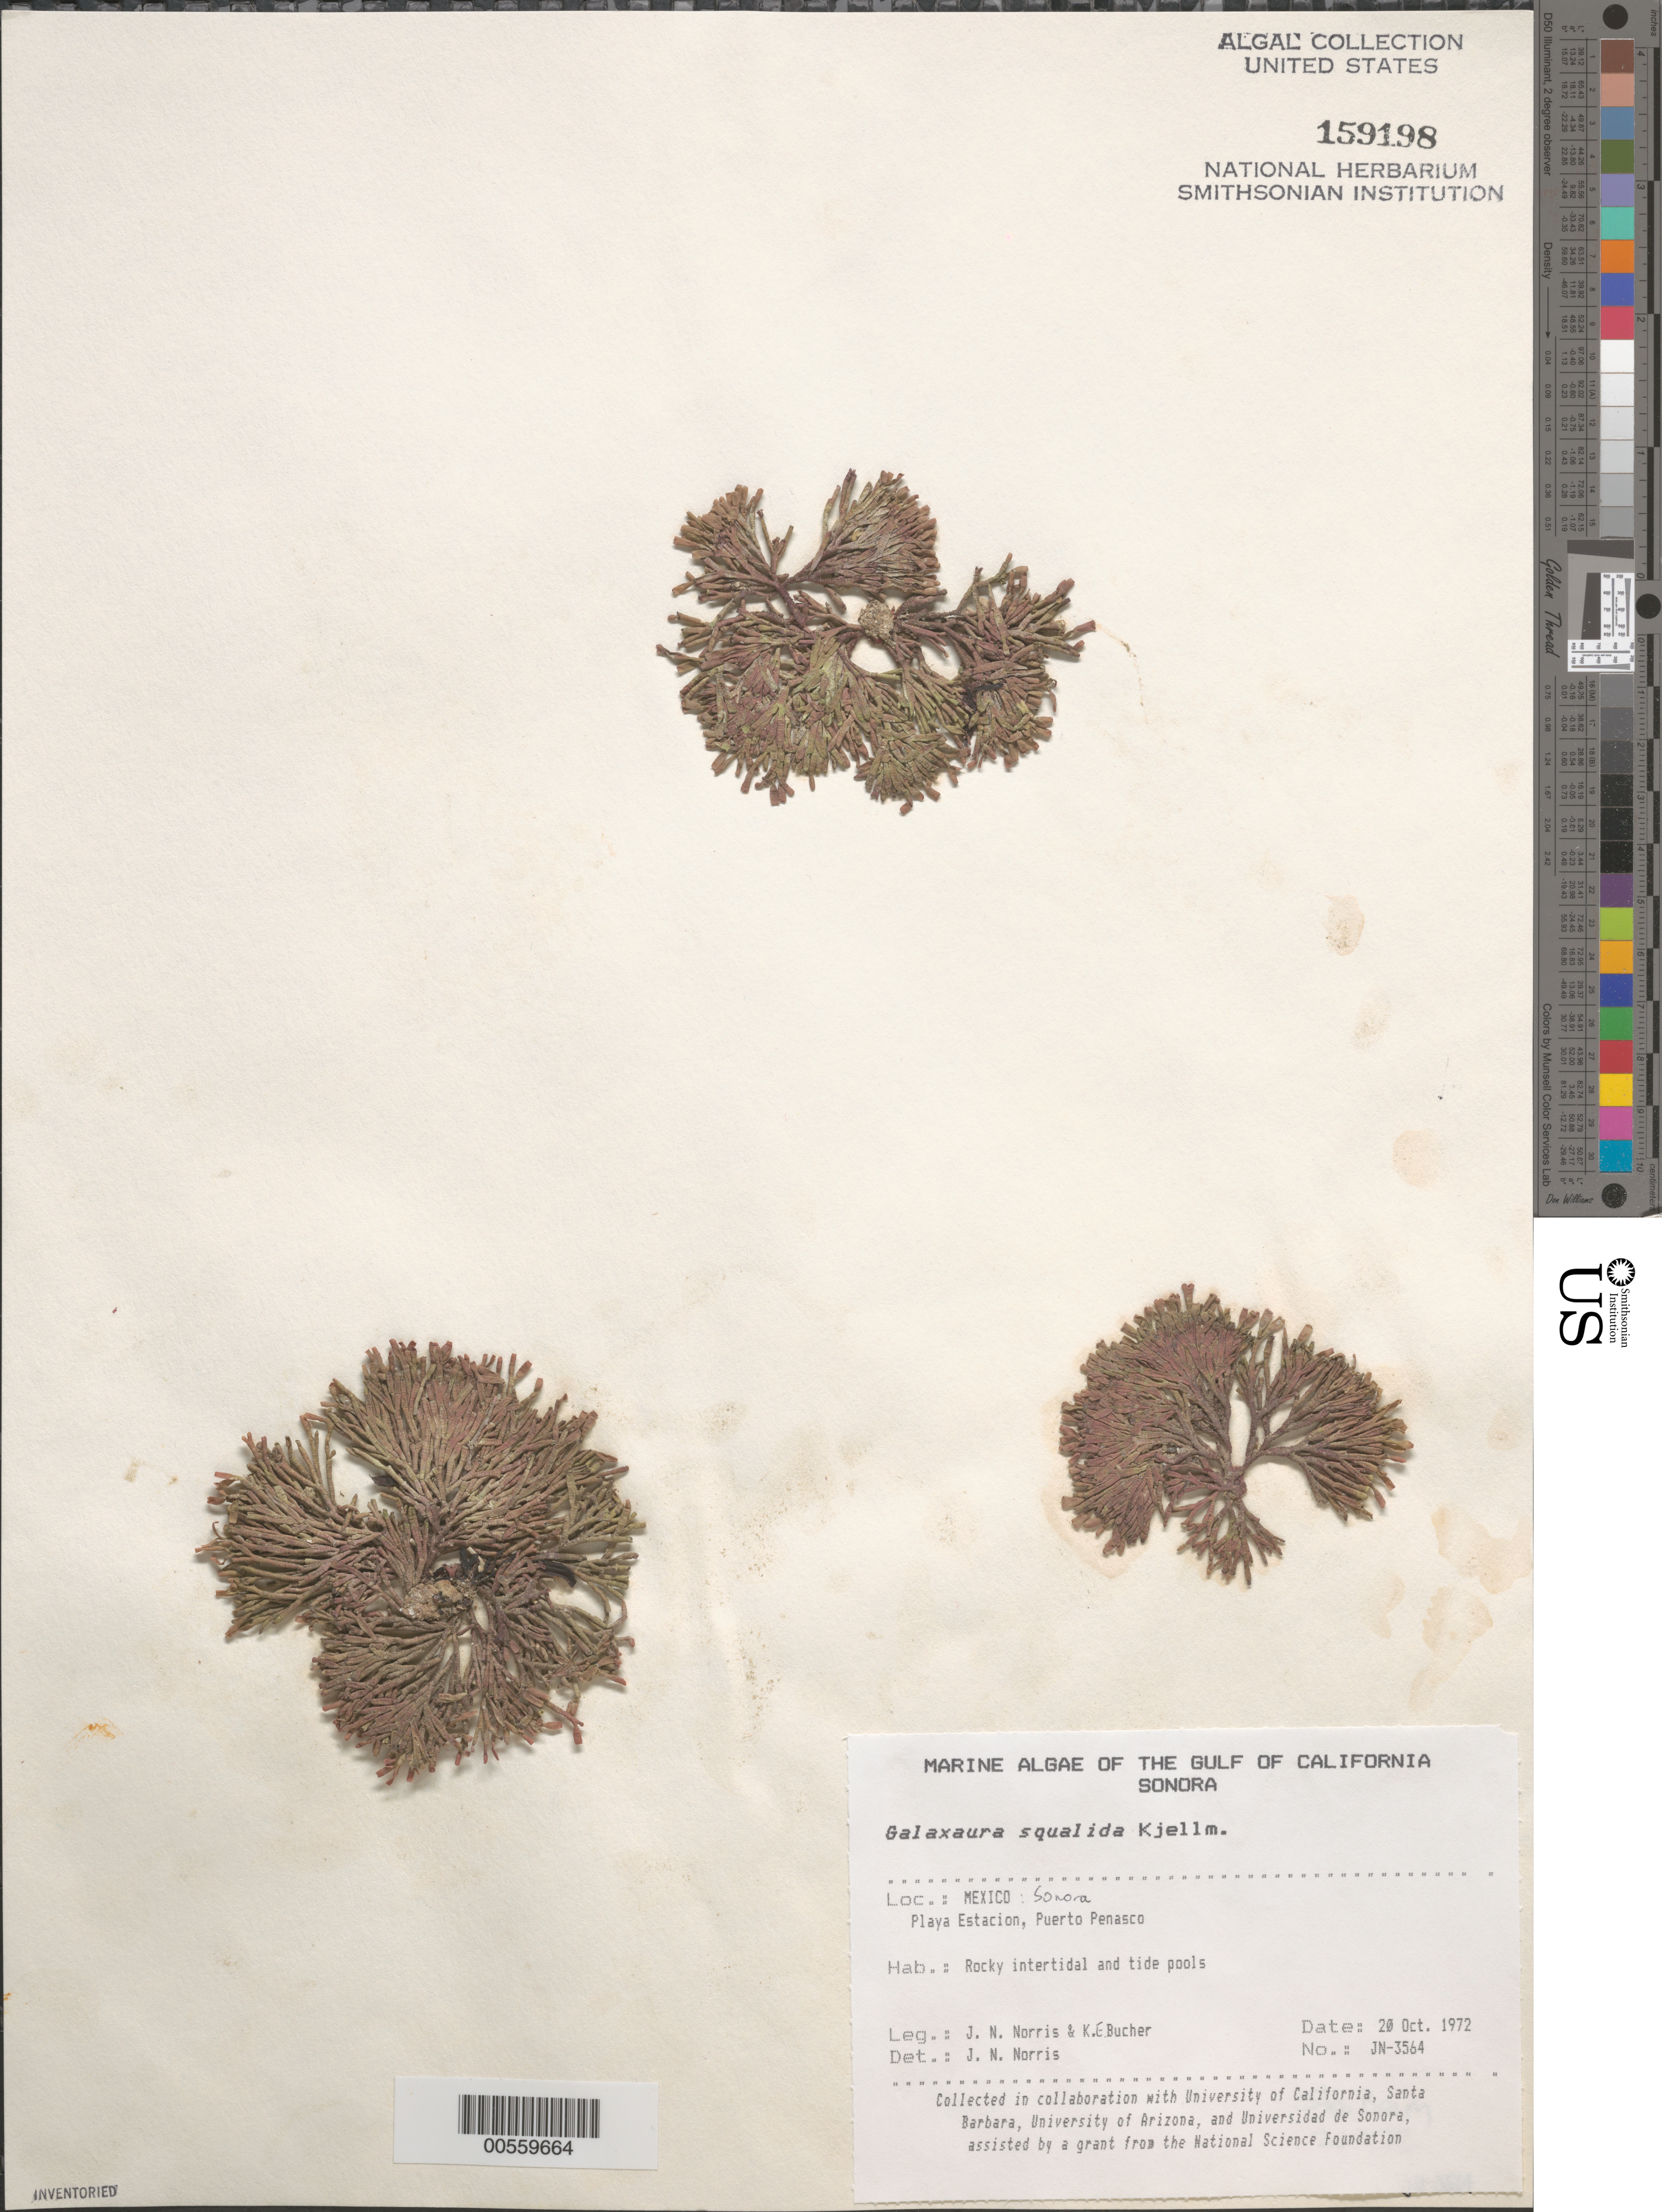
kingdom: Plantae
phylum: Rhodophyta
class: Florideophyceae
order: Nemaliales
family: Galaxauraceae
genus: Galaxaura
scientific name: Galaxaura rugosa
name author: (Ellis & Sol.) J.V.Lamouroux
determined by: Algae name updating Project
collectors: J. N. Norris & K. E. Bucher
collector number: JN-3564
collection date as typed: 20 Oct 1972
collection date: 1972-10-20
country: Mexico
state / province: Sonora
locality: Playa Estacion, Puerto Penasco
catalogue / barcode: US 159198